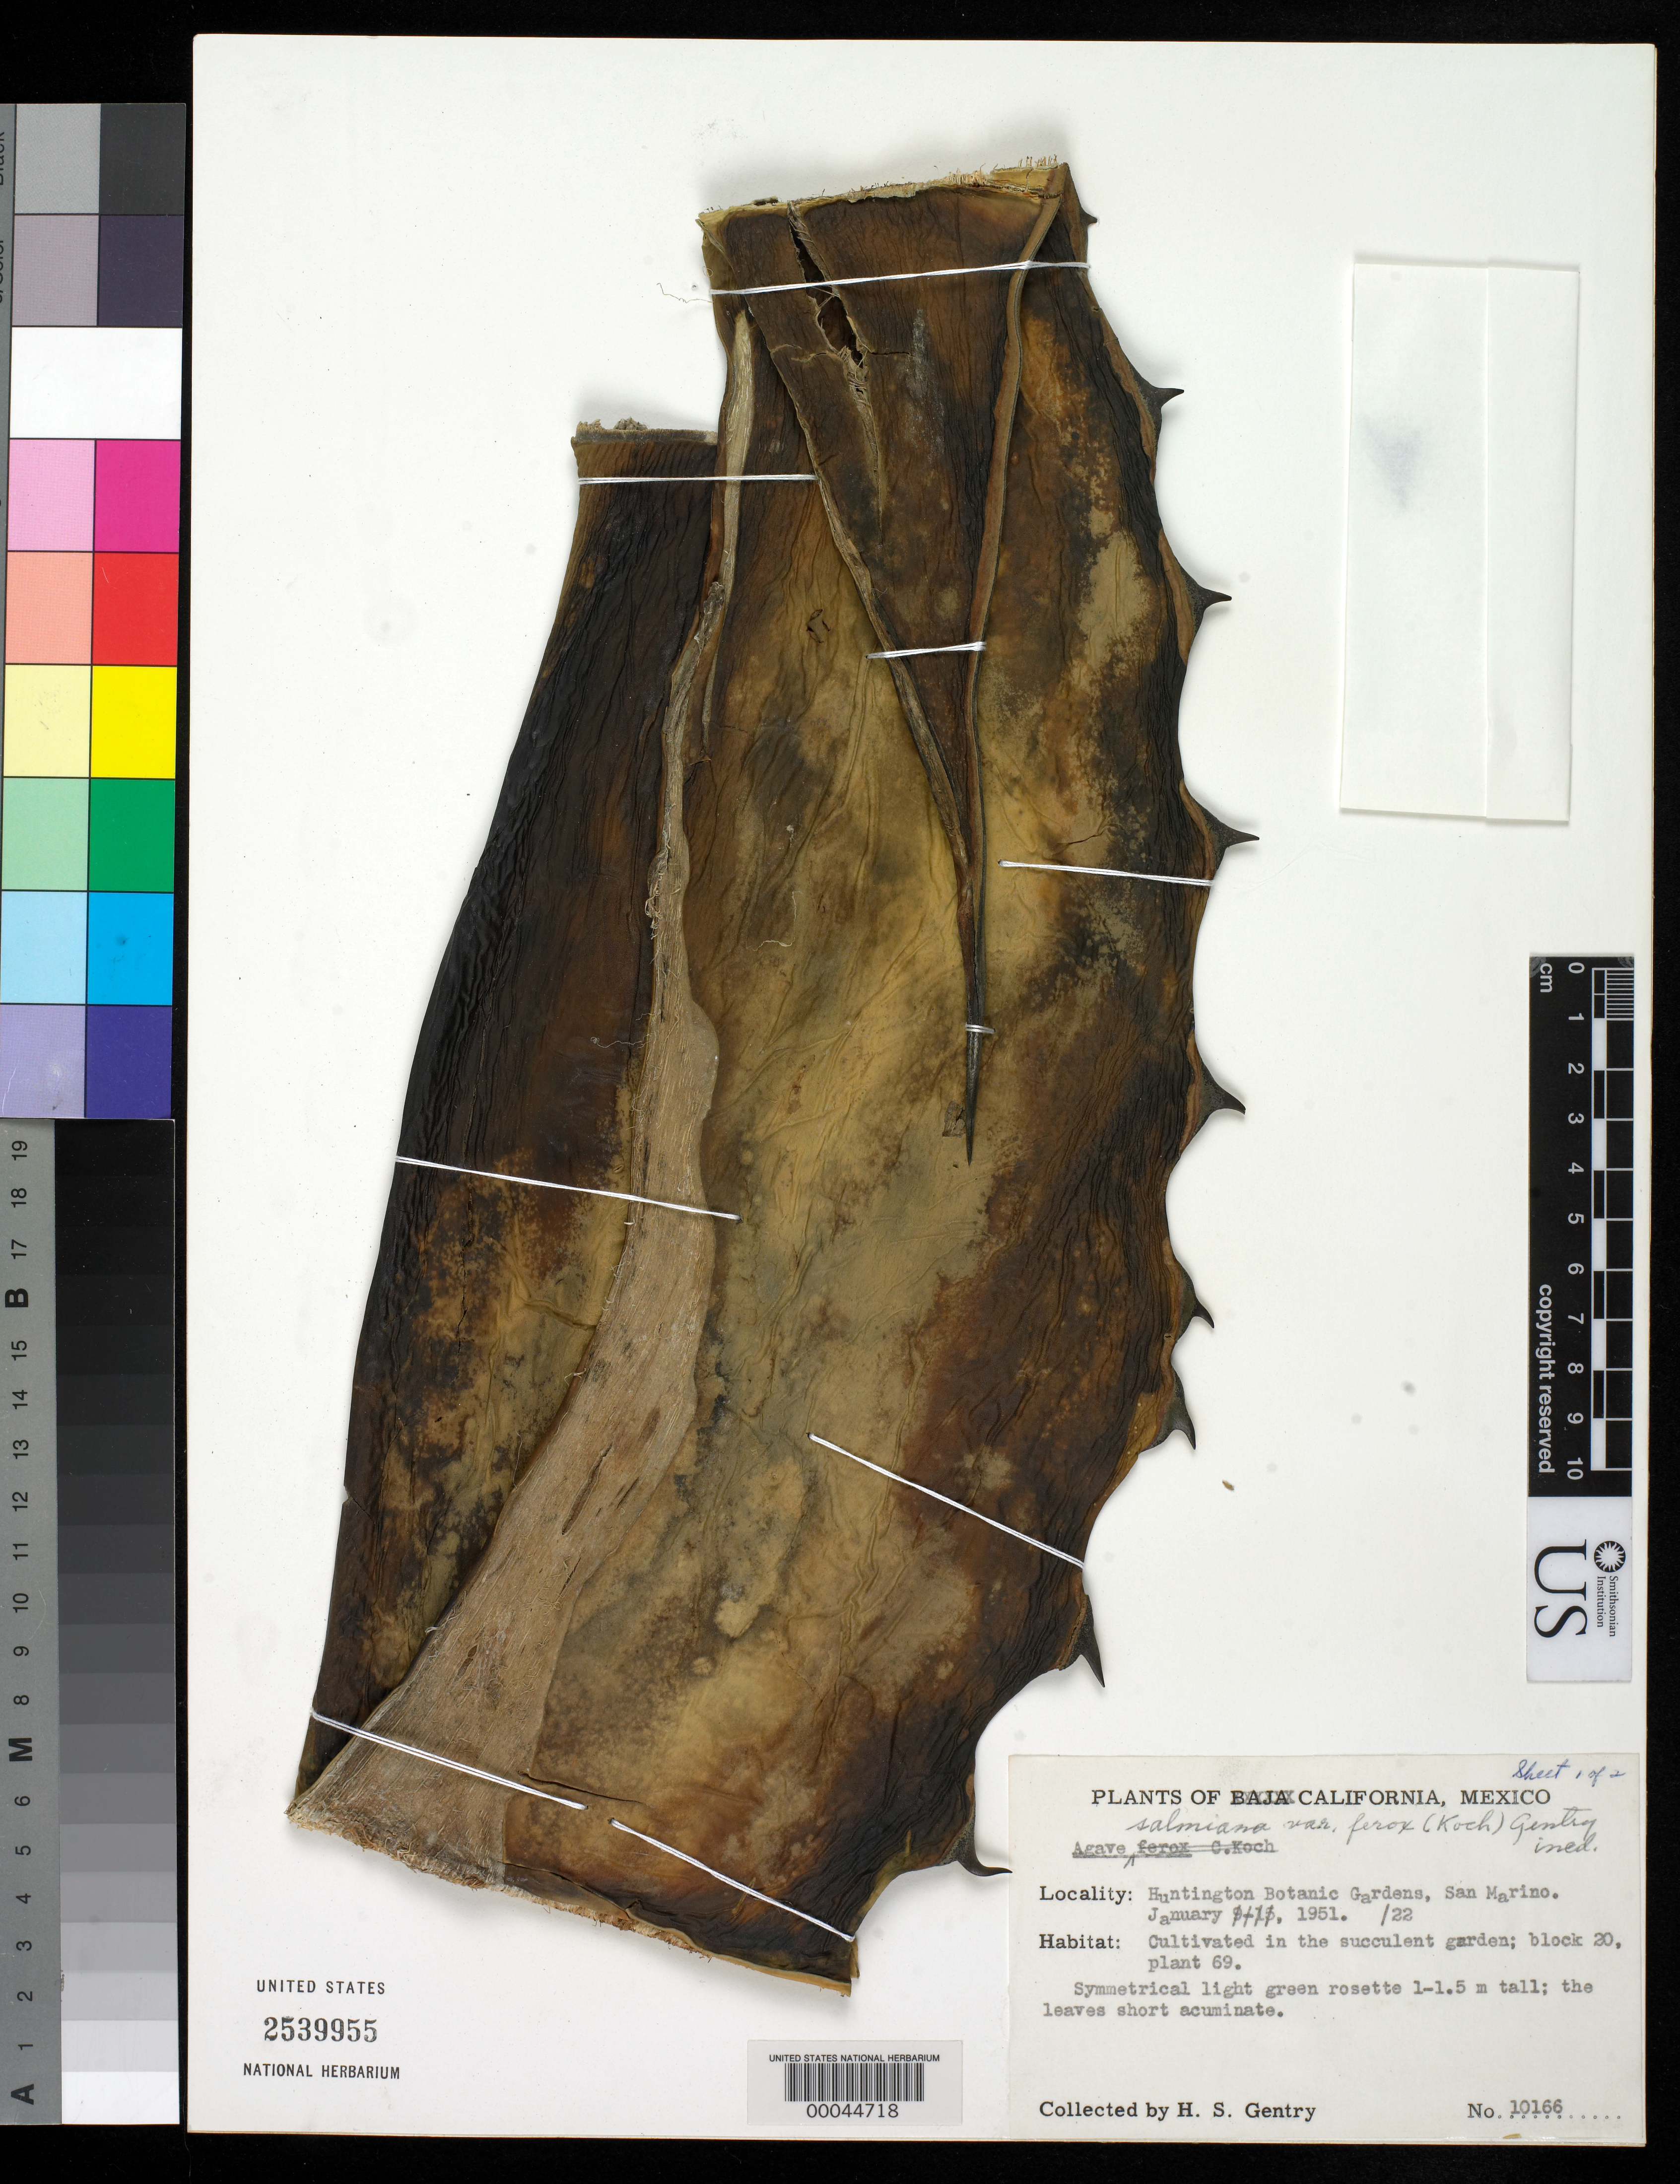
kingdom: Plantae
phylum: Tracheophyta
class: Liliopsida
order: Asparagales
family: Asparagaceae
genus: Agave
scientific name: Agave salmiana var. ferox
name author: (K. Koch) Gentry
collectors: H. S. Gentry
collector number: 10166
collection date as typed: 22 Jan 1951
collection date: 1951-01-22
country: Mexico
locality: E of Monserrat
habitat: Cultivated in succulent garden; block 20, plant 69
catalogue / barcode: US 2539955